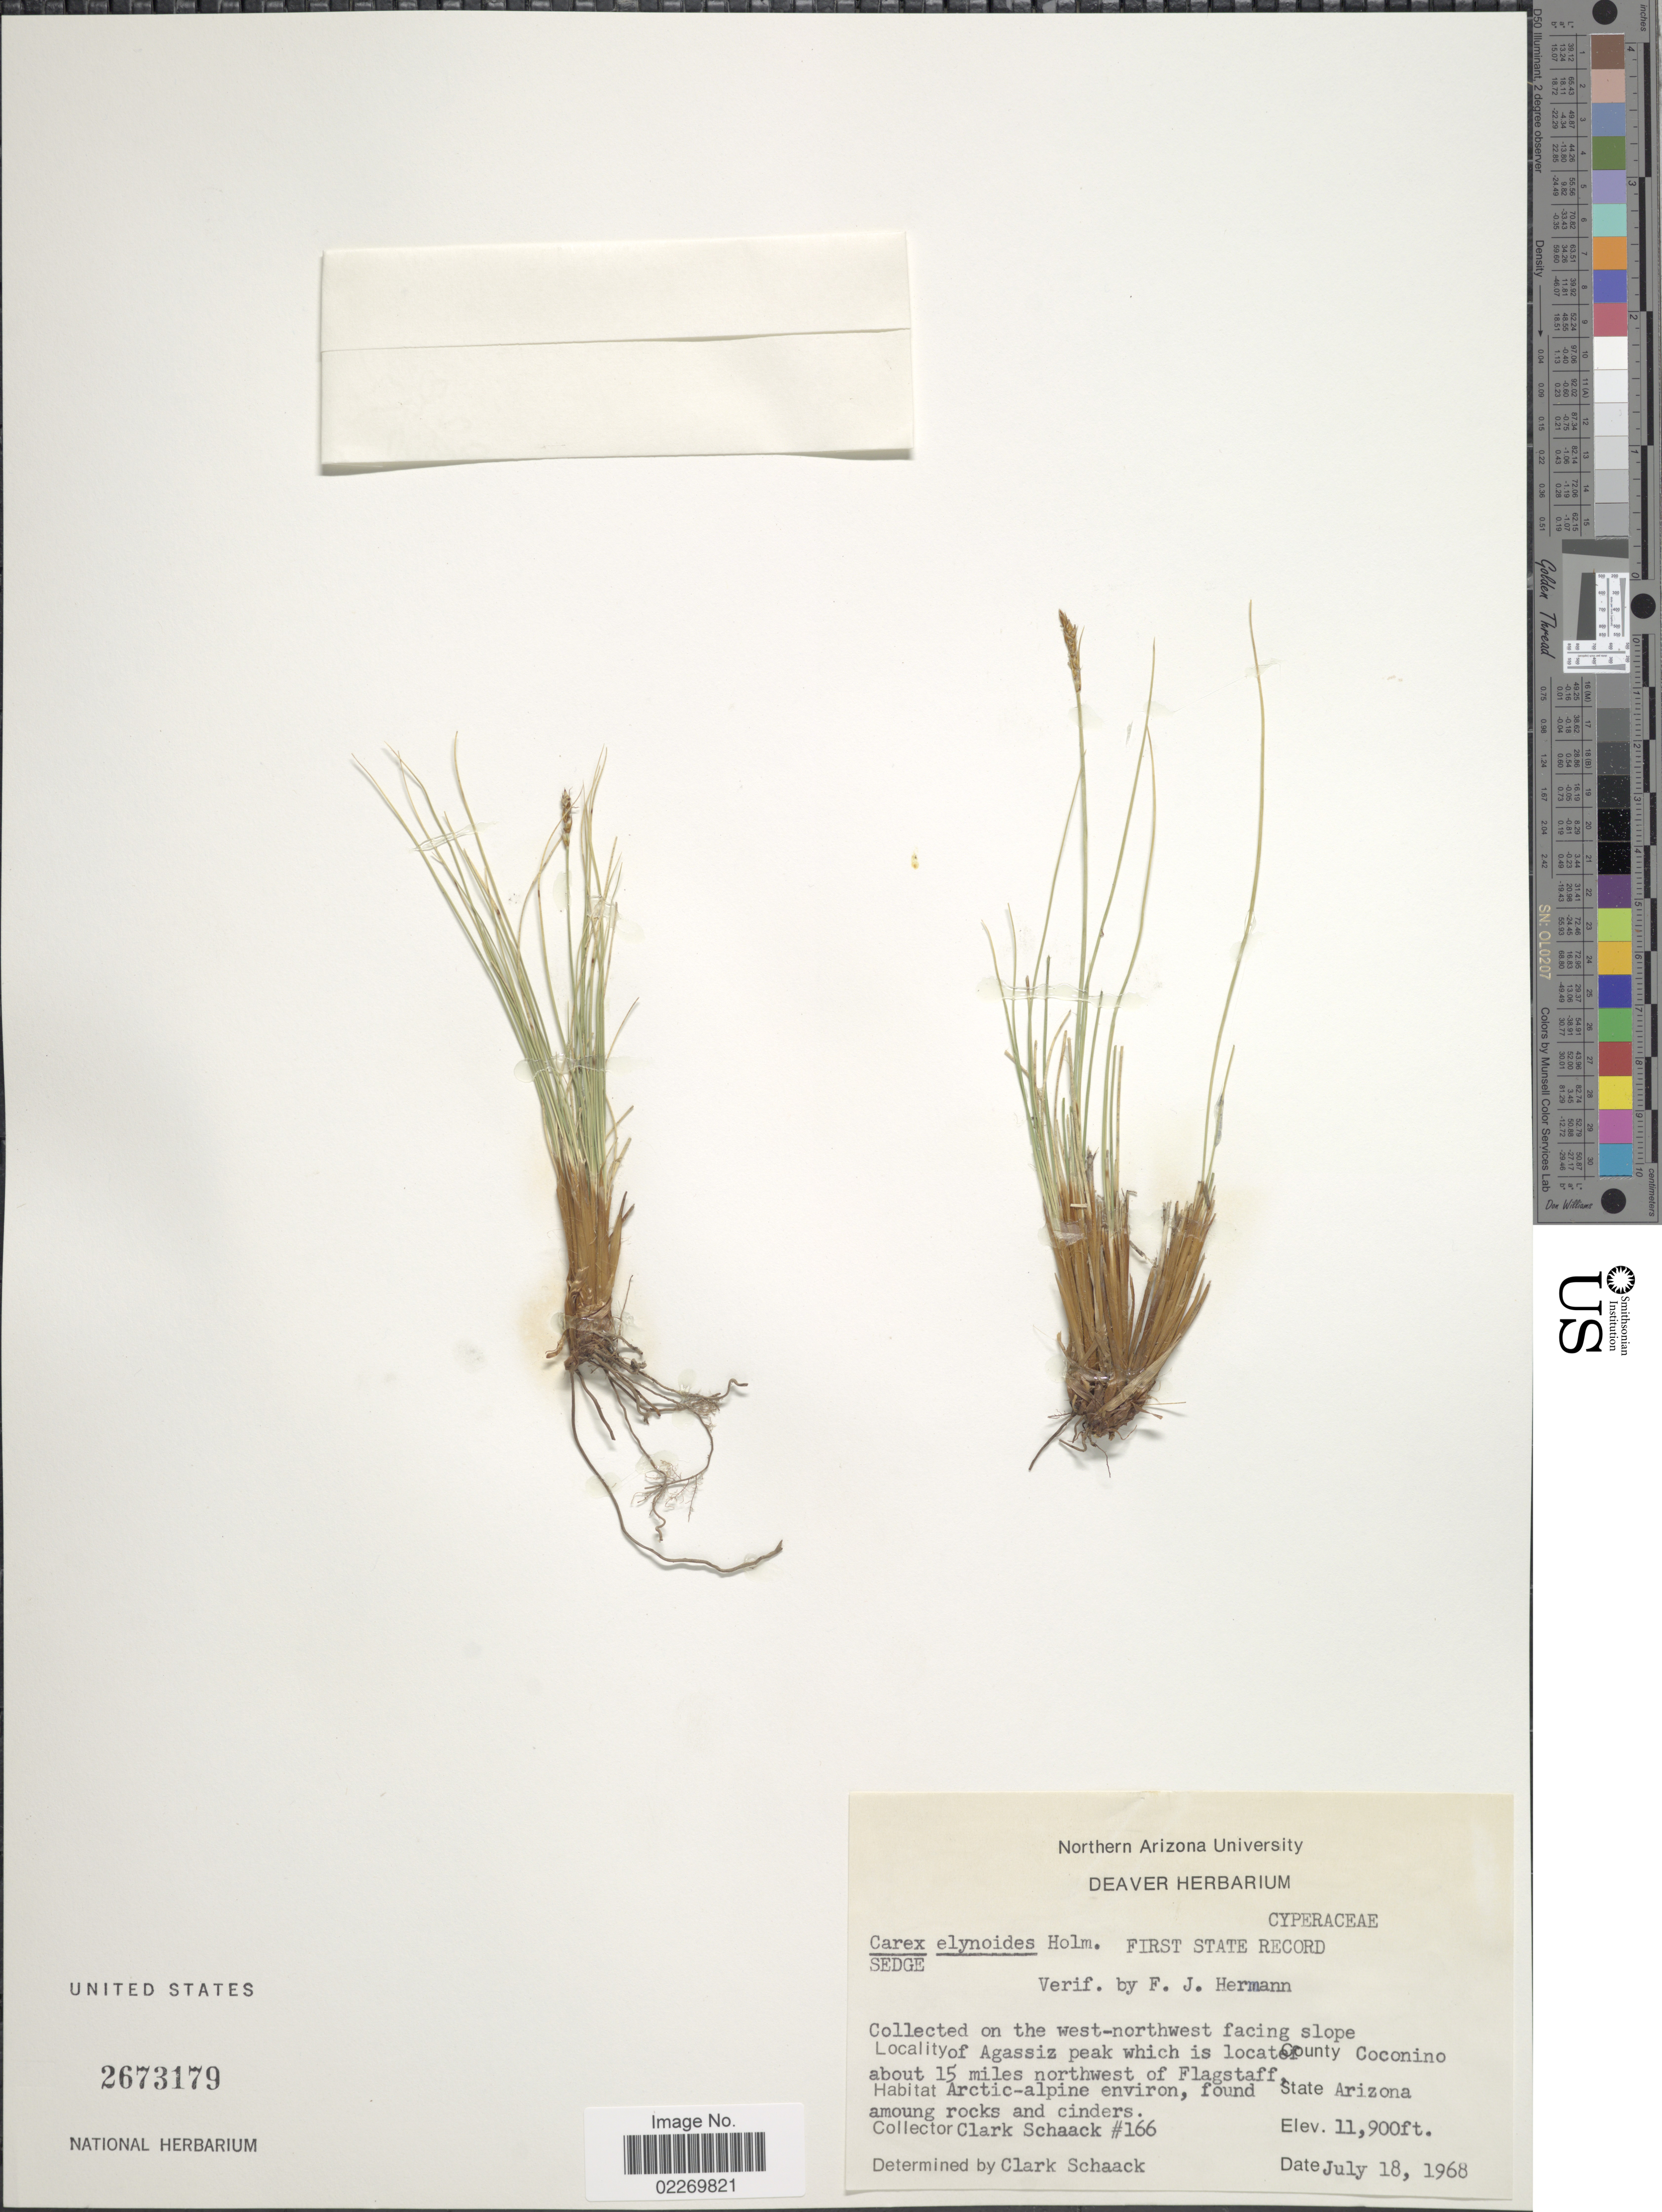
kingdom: Plantae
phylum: Tracheophyta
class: Liliopsida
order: Poales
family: Cyperaceae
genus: Carex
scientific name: Carex elynoides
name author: Holm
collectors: C. G. Schaack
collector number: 166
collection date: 1968-07-18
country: United States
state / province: Arizona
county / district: Cococino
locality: Collected on the west-northwest facing slope of Agassiz peak which is located about 15 miles northwest of Flagstaff, Arctic-alpine environ, found among rocks and cinders. County Coconino.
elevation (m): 3627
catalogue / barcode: US 2673179